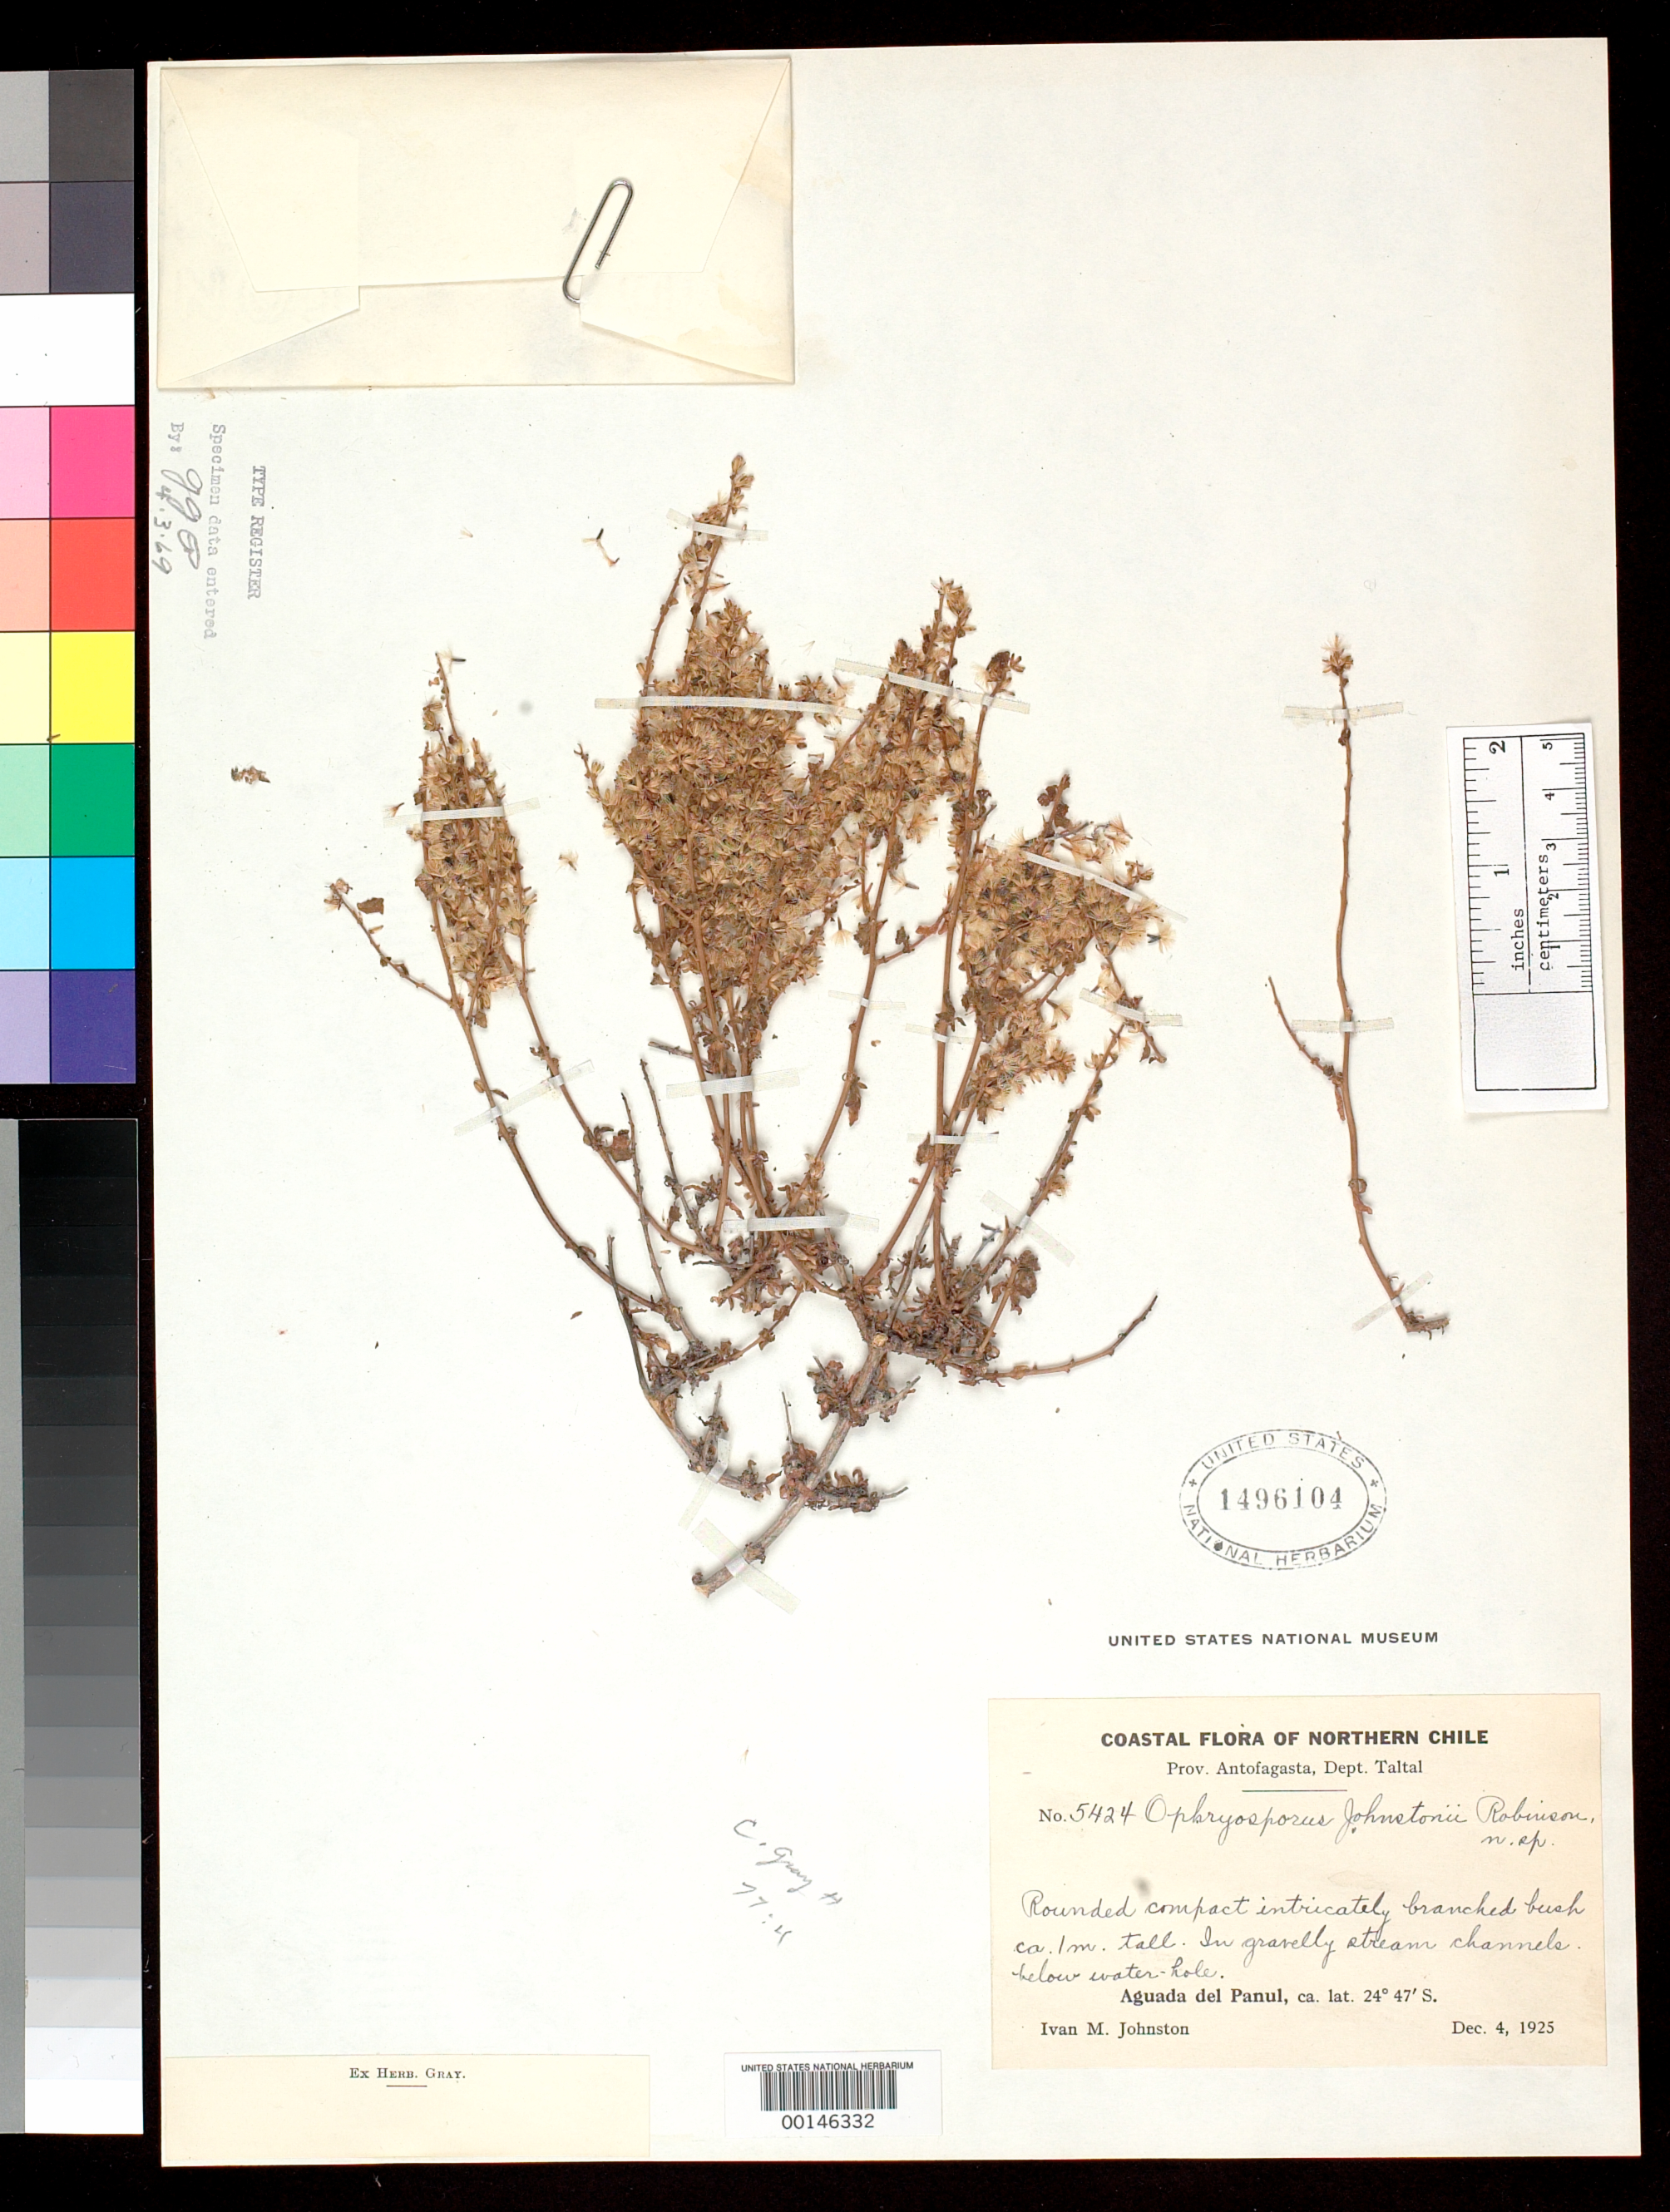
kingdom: Plantae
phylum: Tracheophyta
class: Magnoliopsida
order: Asterales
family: Asteraceae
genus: Ophryosporus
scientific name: Ophryosporus johnstonii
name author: B.L. Rob.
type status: Isotype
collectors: I.M. Johnston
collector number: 5424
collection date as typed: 04 Dec 1925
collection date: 1925-12-04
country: Chile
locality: Aguada del Panul.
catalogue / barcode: US 1496104